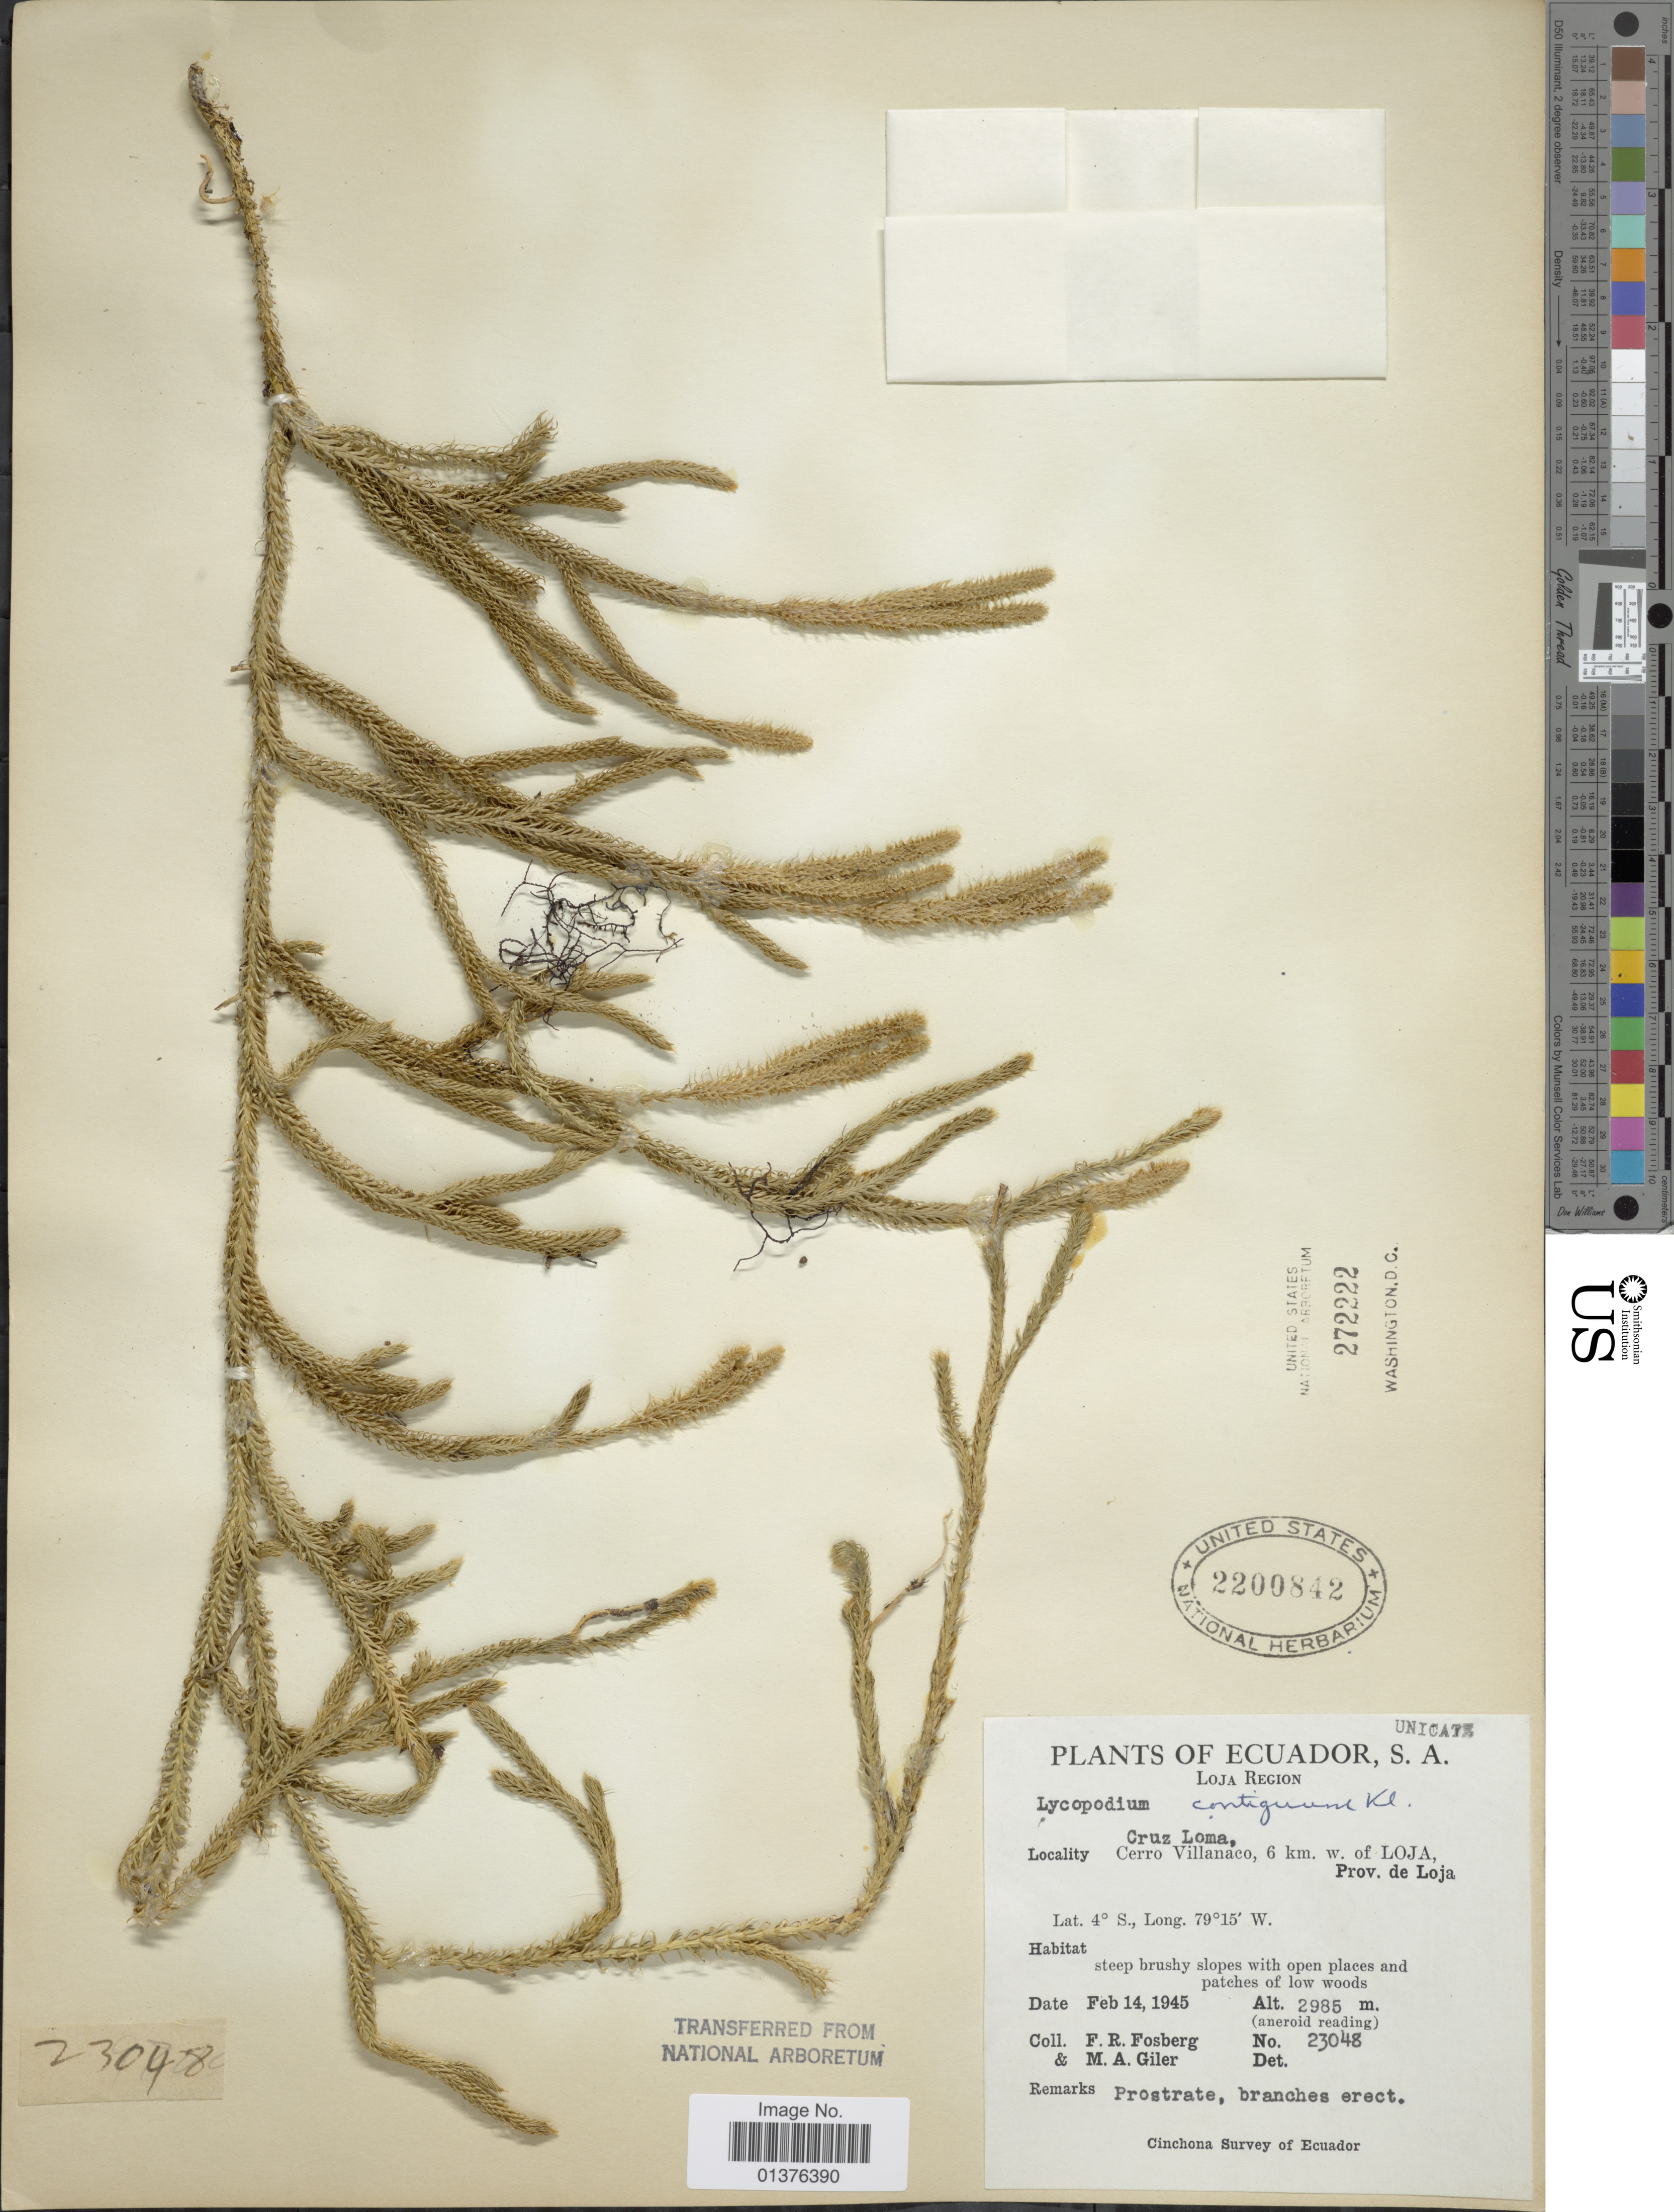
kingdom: Plantae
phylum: Tracheophyta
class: Lycopodiopsida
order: Lycopodiales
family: Lycopodiaceae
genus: Lycopodium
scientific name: Lycopodium clavatum subsp. contiguum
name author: (Klotzsch) B. Øllg.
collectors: F. R. Fosberg & M. Giler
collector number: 23048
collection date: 1945-02-14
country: Ecuador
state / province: Loja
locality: Cruz Loma, Cerro Villanaco, 6km of Loja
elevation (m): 2985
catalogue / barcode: US 2200842